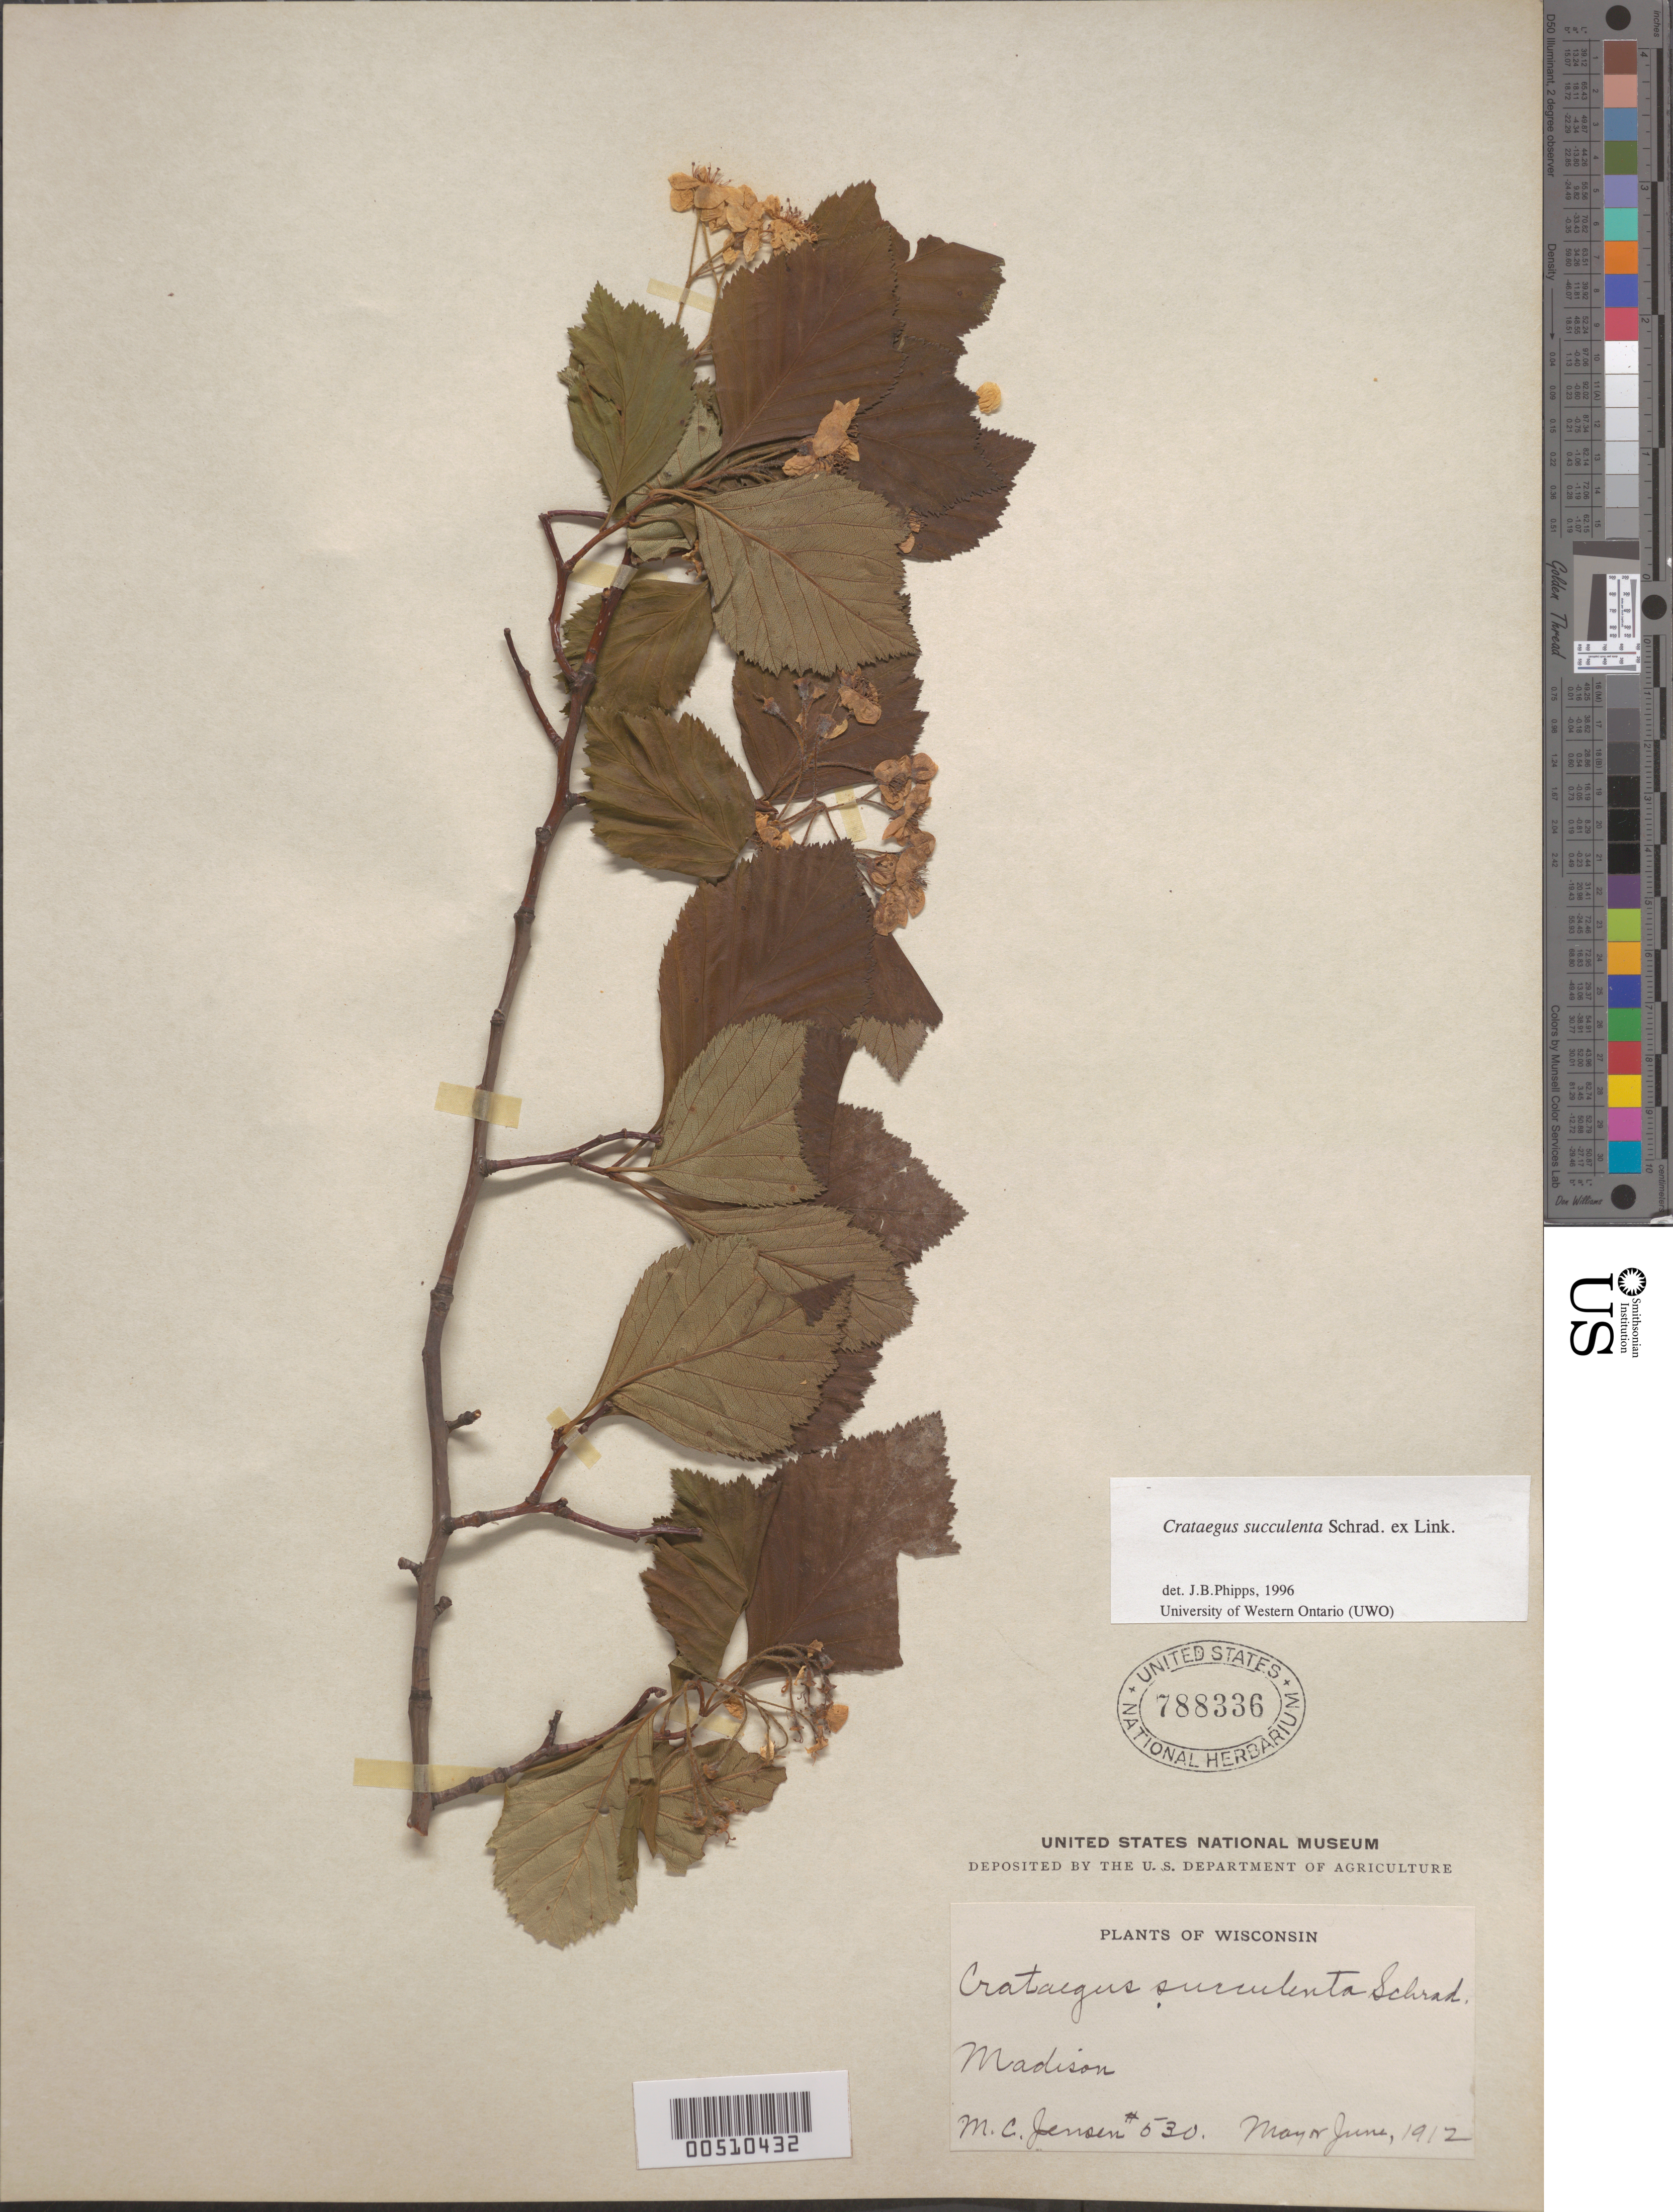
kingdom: Plantae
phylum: Tracheophyta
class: Magnoliopsida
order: Rosales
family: Rosaceae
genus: Crataegus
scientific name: Crataegus succulenta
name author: Schrad. ex Link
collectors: M. C. Jensen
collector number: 530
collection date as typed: May 1912 or -- Jun 1912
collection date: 1912-05 or 1912-06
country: United States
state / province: Wisconsin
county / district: Dane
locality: Madison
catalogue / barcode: US 788336